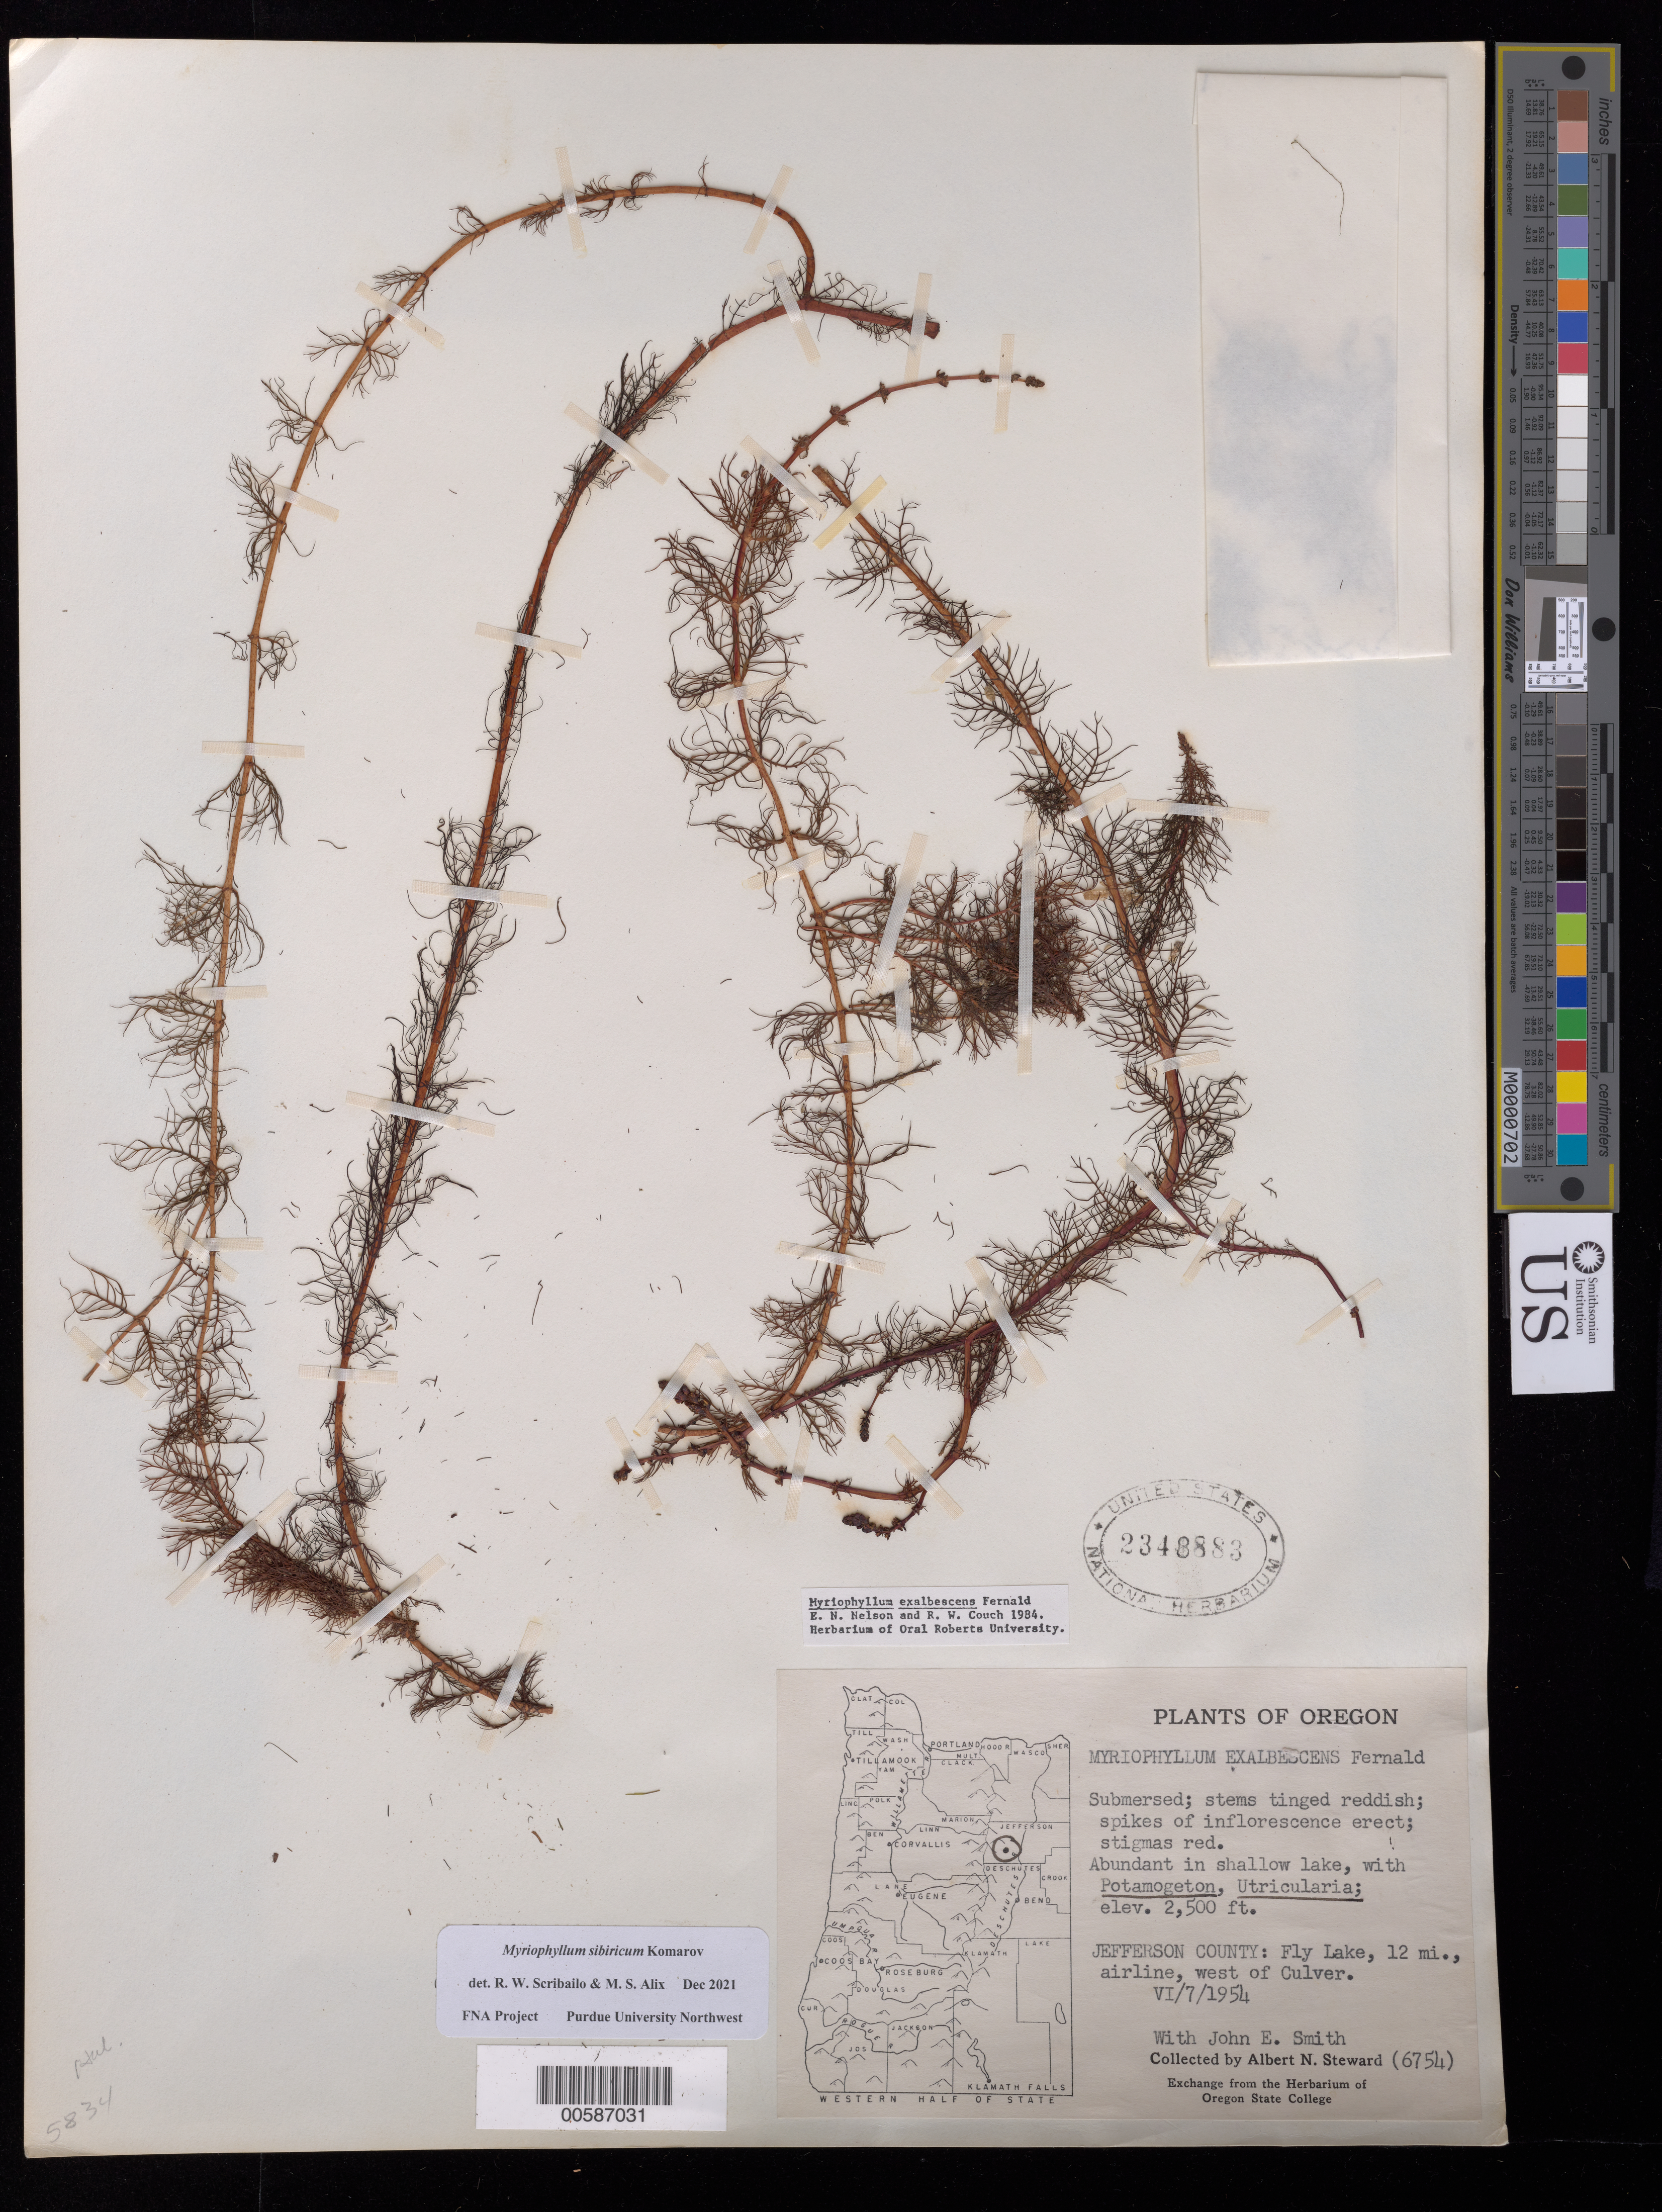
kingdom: Plantae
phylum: Tracheophyta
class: Magnoliopsida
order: Saxifragales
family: Haloragaceae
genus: Myriophyllum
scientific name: Myriophyllum sibiricum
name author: Kom.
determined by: Scribailo, R. W.; Alix, M. S.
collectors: A. N. Steward & J. E. Smith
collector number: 6754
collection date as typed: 07 Jun 1954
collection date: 1954-06-07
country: United States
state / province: Oregon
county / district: Jefferson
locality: Fly Lake, W of Culver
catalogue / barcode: US 2348893